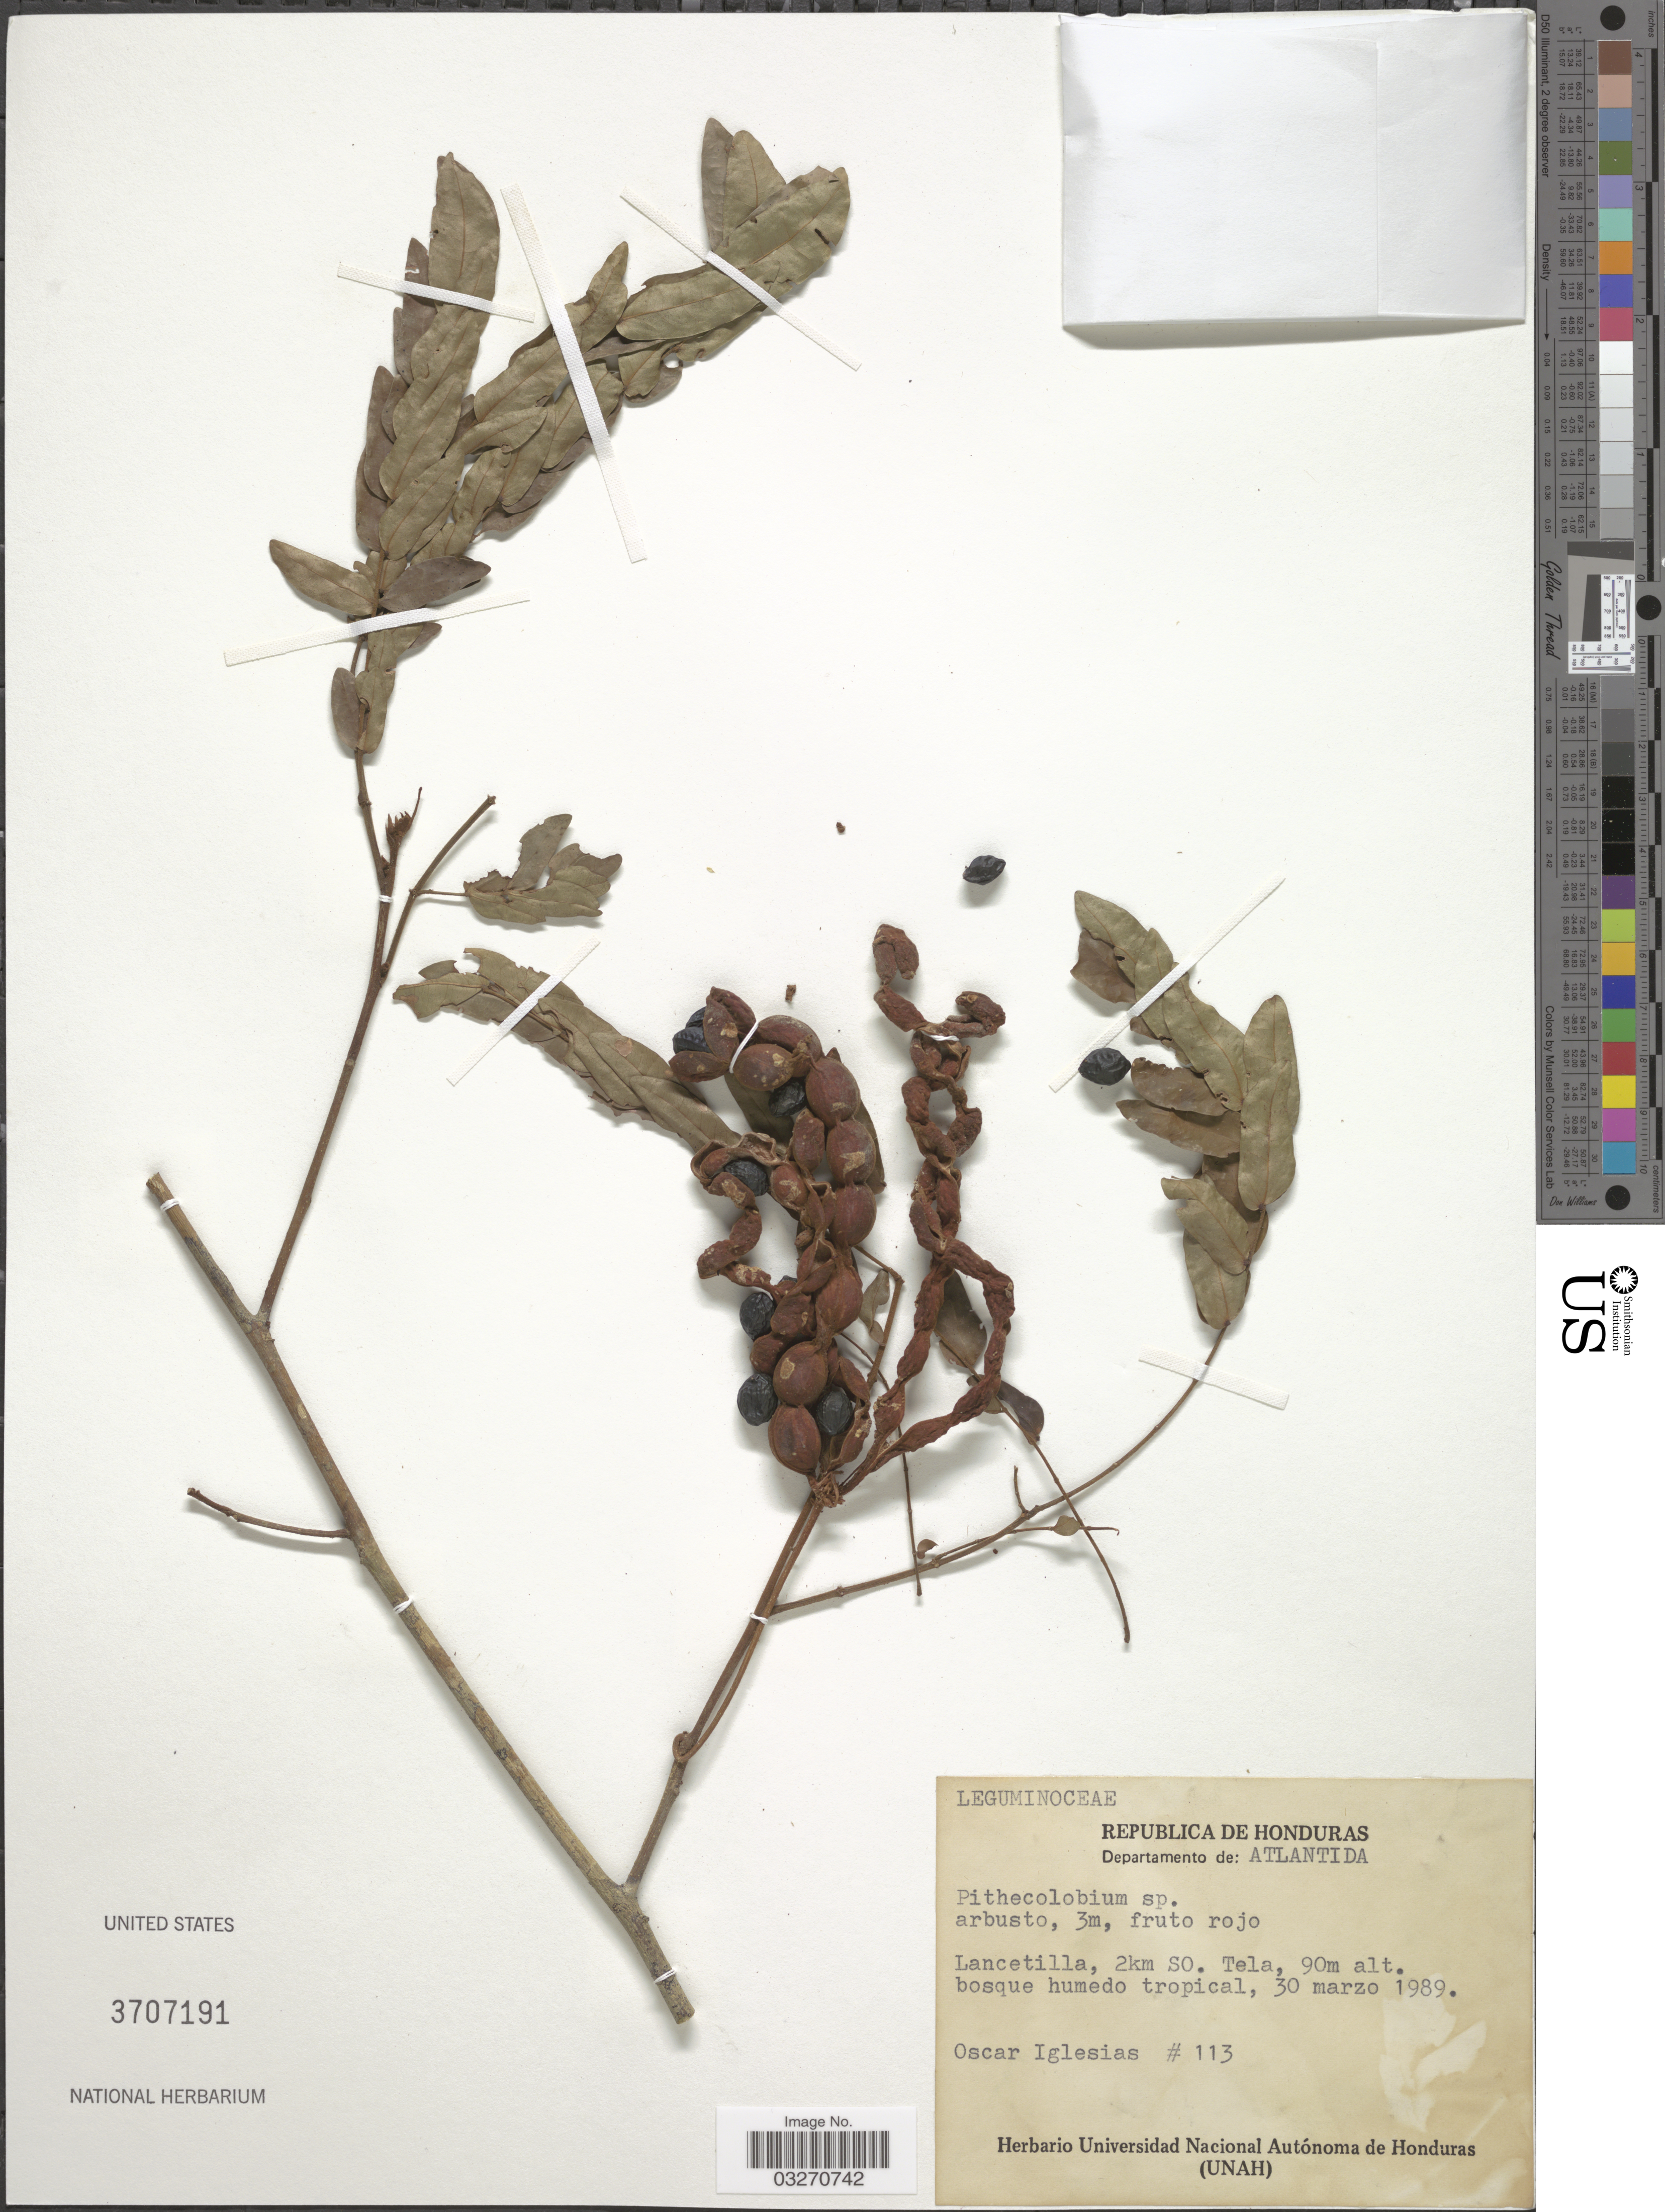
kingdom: Plantae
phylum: Tracheophyta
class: Magnoliopsida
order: Fabales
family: Fabaceae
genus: Pithecellobium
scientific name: Pithecellobium sp.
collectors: O. Iglesias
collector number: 113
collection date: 1989-03-30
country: Honduras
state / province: Atlántida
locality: Departamento de: Atlantida. Lancetilla, 2km SO. Tela.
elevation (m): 90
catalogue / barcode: US 3707191